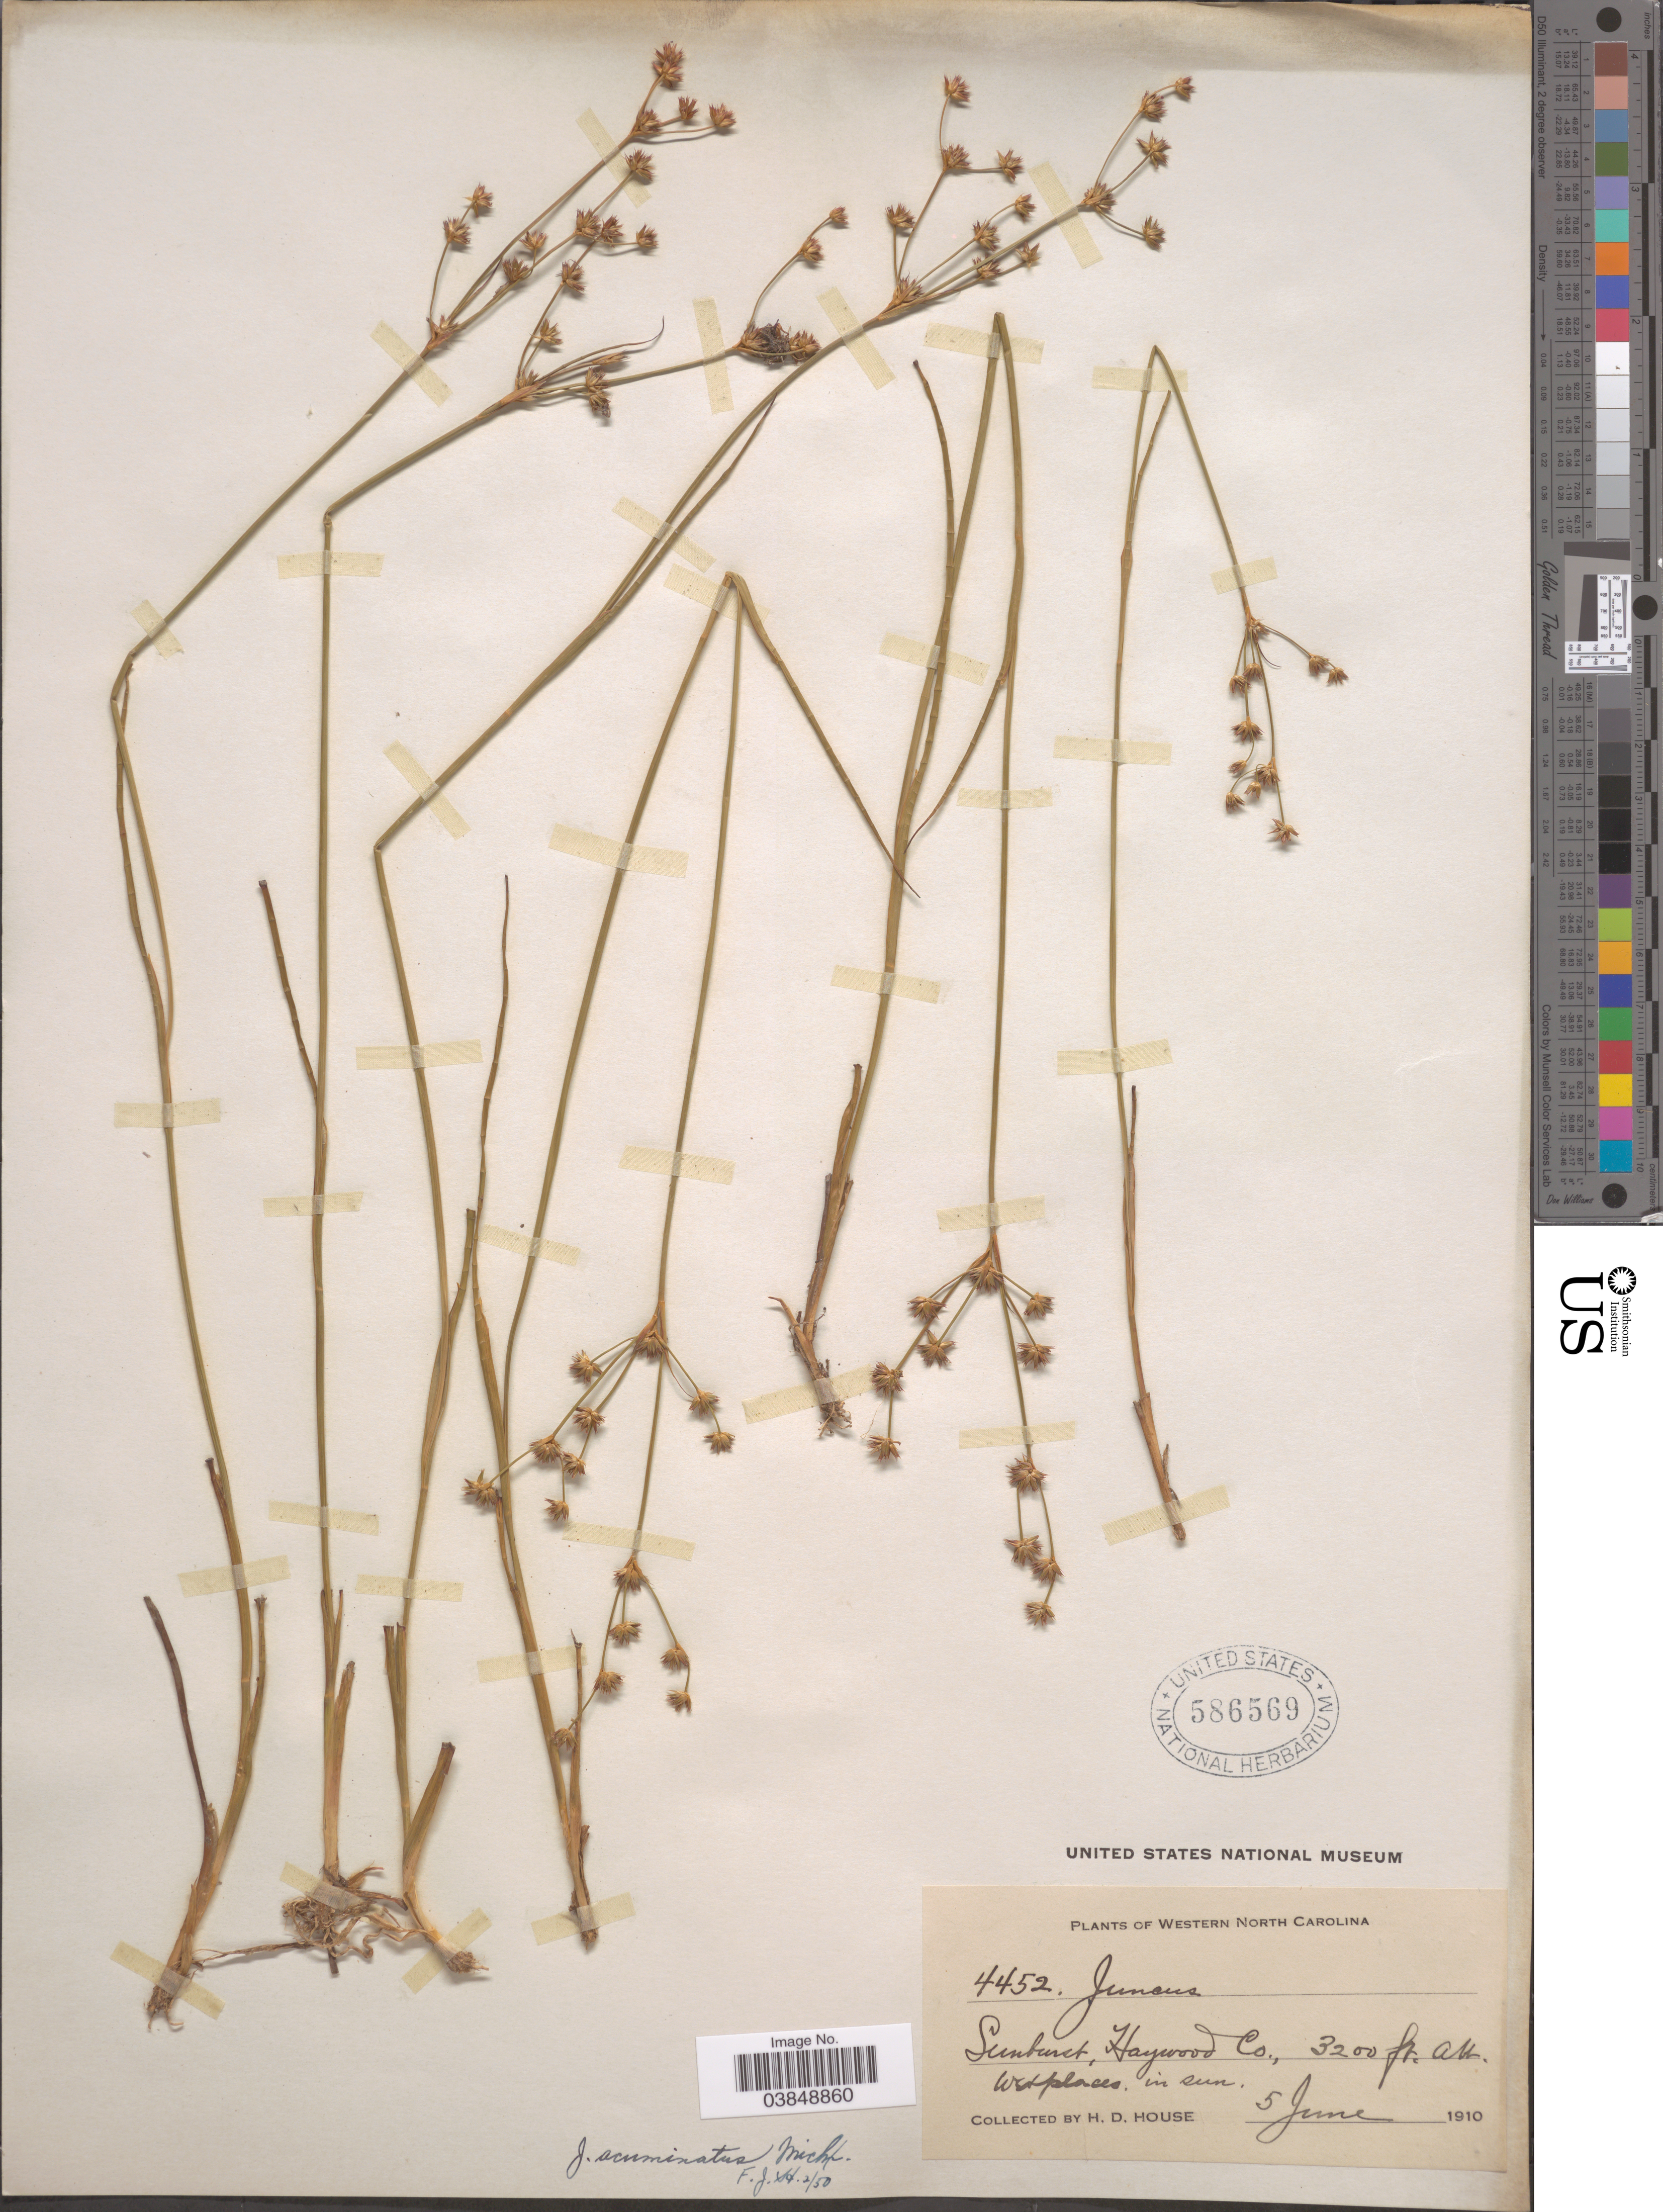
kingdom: Plantae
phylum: Tracheophyta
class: Liliopsida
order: Poales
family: Juncaceae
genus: Juncus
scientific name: Juncus acuminatus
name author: Michx.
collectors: H. D. House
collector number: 4452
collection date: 1910-06-05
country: United States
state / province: North Carolina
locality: Western North Carolina. Sunburst, Haywood Co.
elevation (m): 975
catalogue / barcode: US 586569